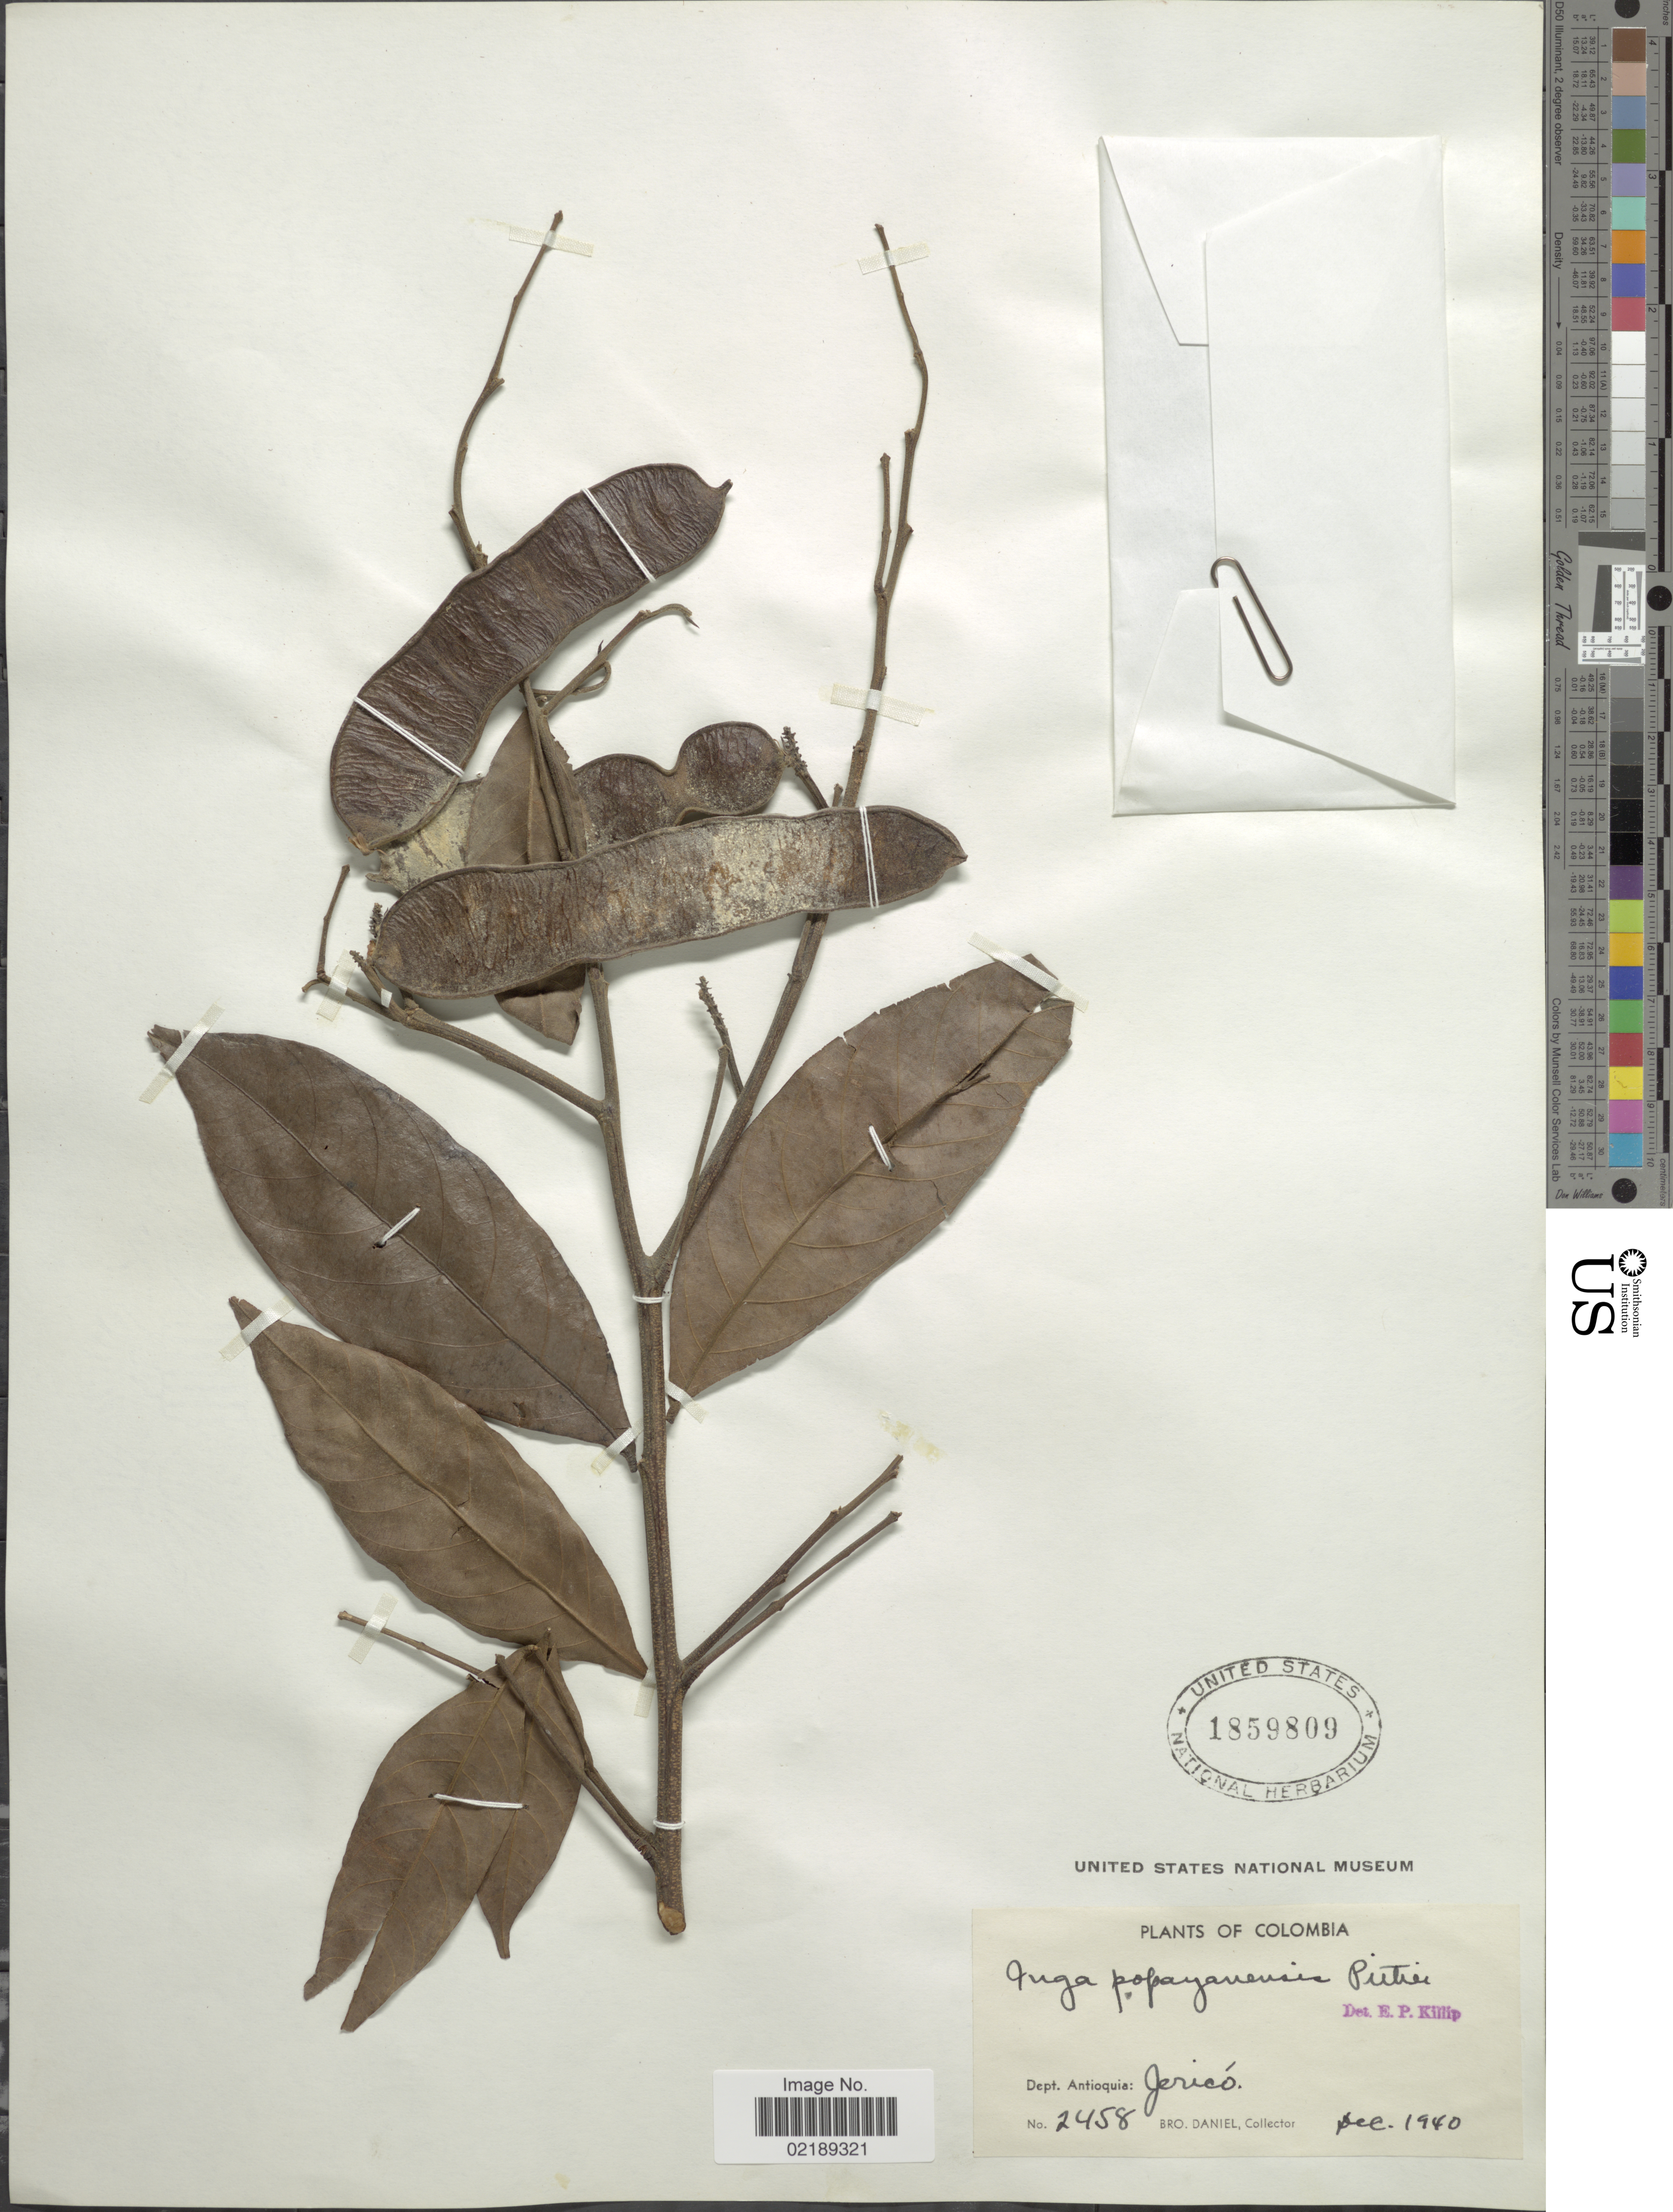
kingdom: Plantae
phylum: Tracheophyta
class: Magnoliopsida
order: Fabales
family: Fabaceae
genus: Inga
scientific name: Inga punctata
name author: Willd.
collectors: Bro. Daniel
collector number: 2458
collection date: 1940-12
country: Colombia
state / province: Antioquia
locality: Jerico.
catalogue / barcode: US 1859809